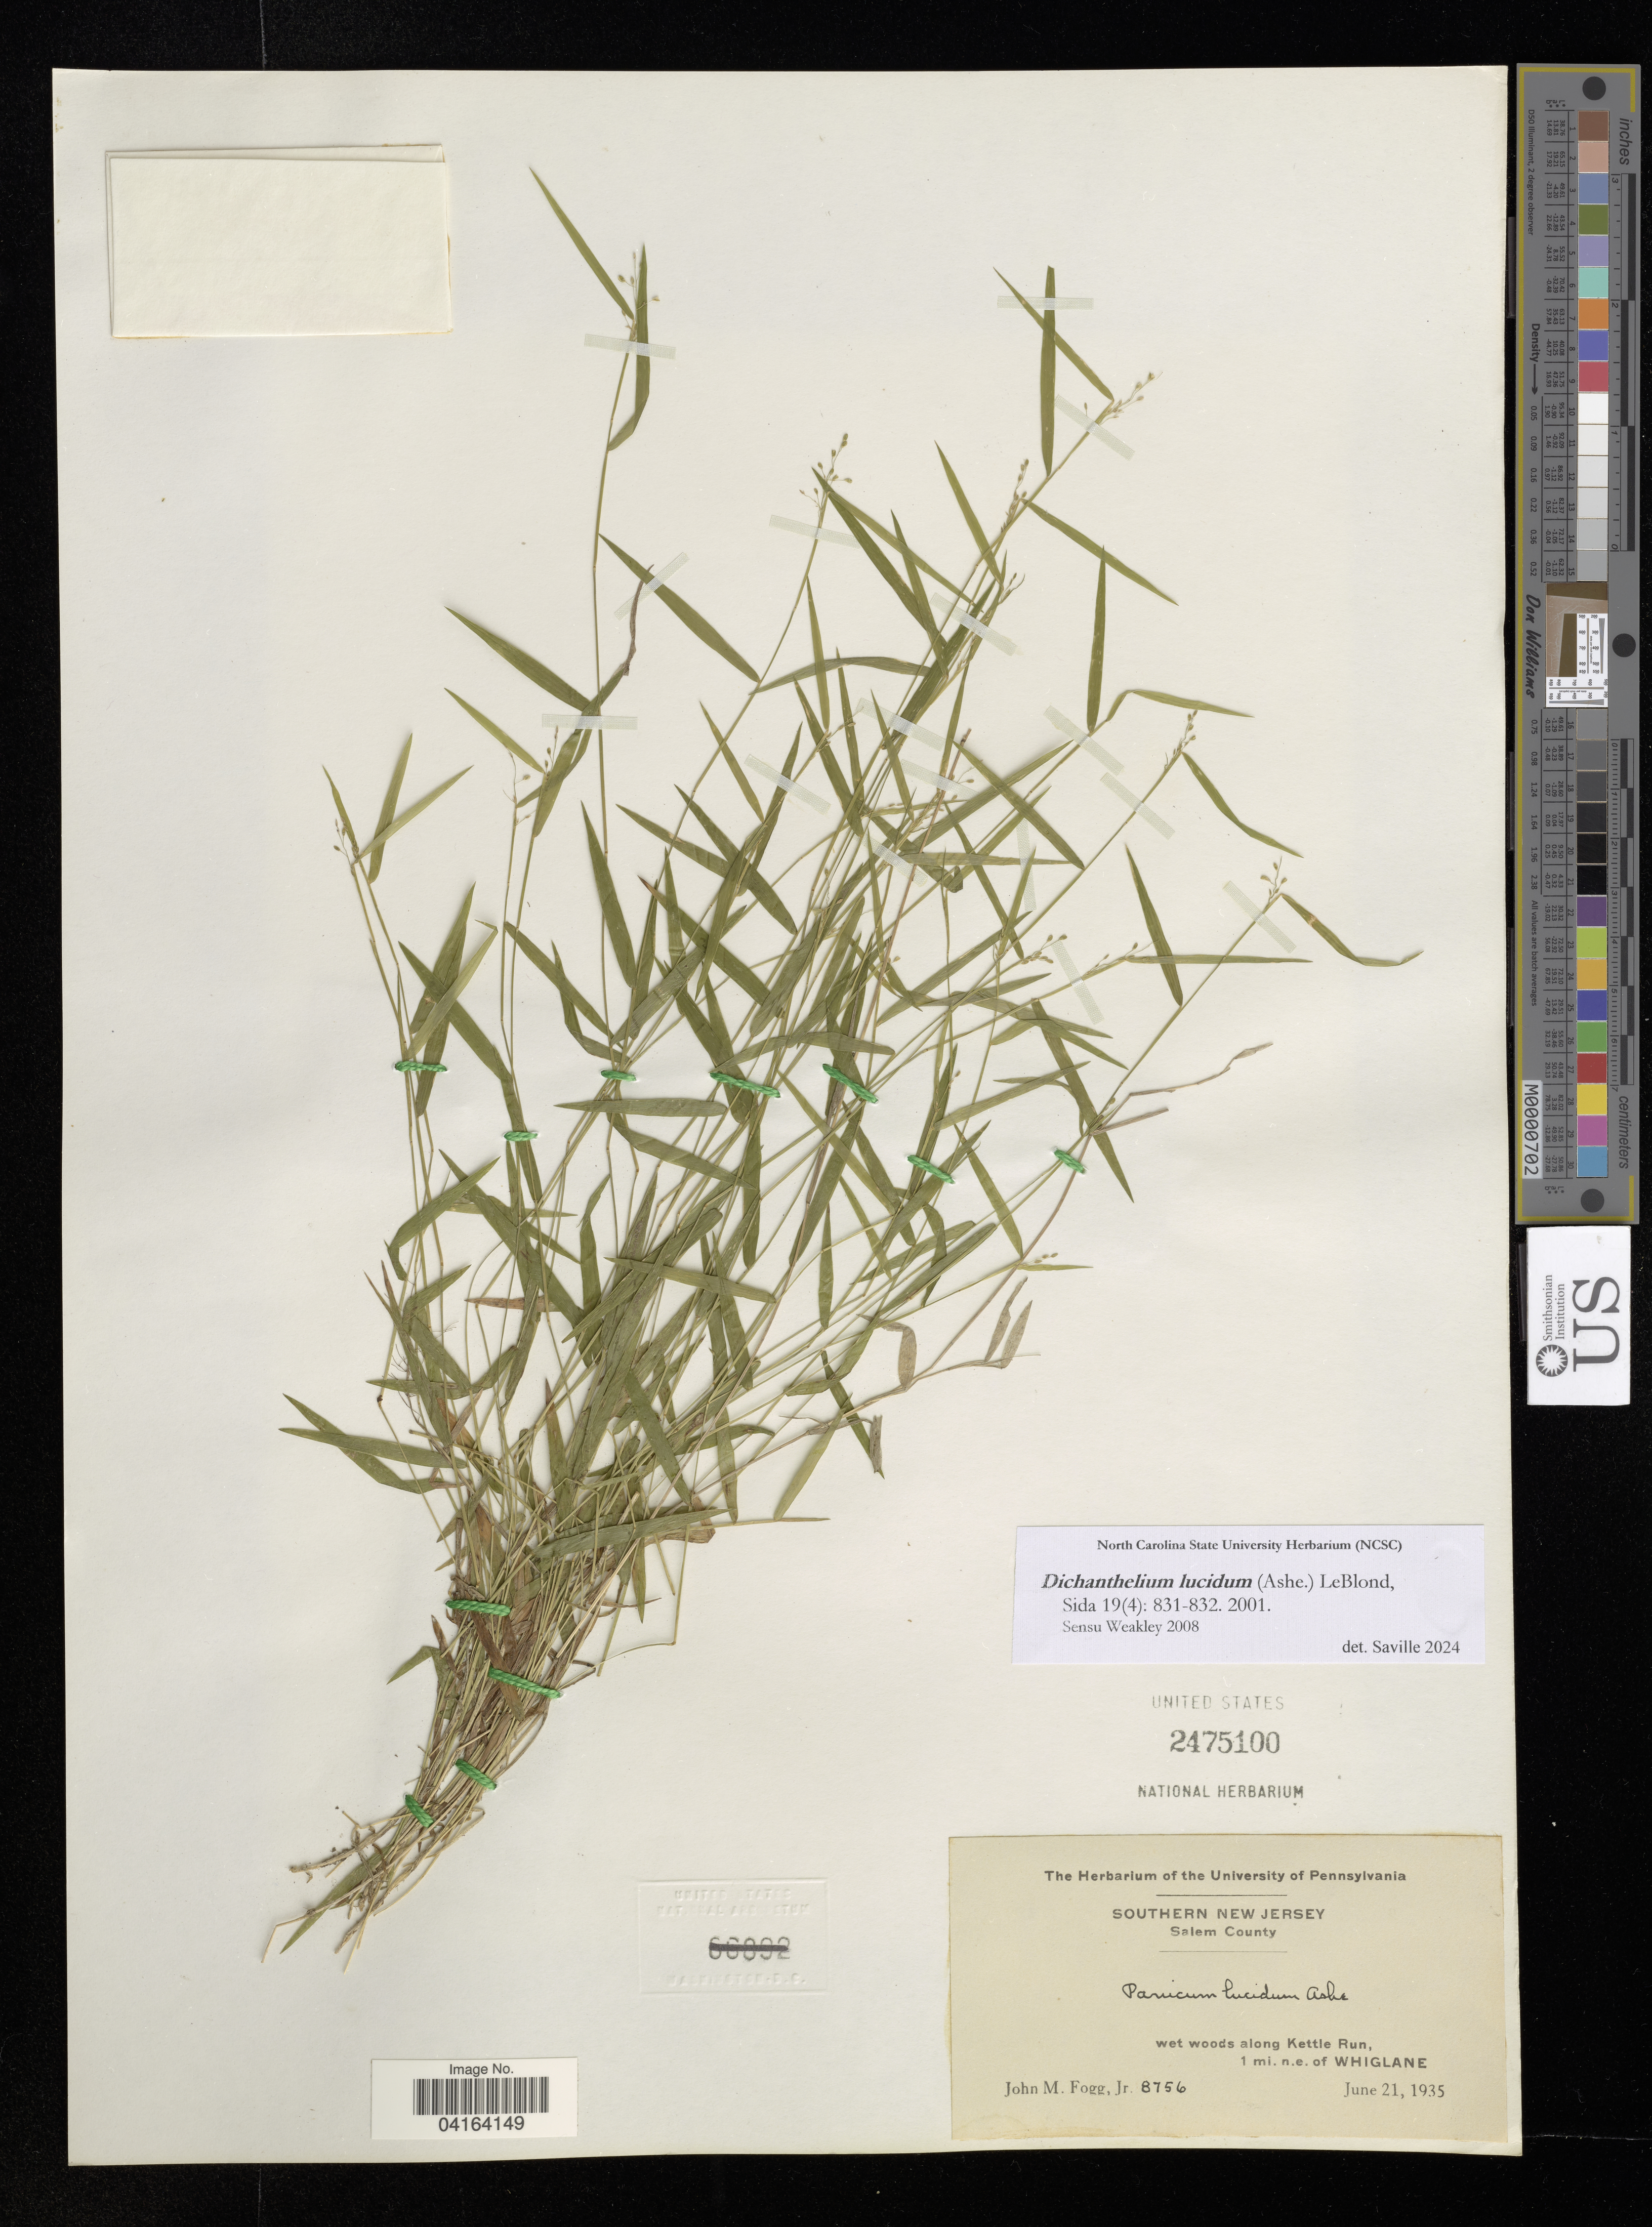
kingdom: Plantae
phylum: Tracheophyta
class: Liliopsida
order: Poales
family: Poaceae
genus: Dichanthelium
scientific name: Dichanthelium lucidum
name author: (Ashe) LeBlond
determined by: Saville, A. C., (NCSC), North Carolina State University (UNITED STATES)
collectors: J. Fogg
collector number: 8756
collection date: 1935-06-21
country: United States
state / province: New Jersey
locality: Southern New Jersey. Salem County. Along Kettle Run, 1 mi. n.e. of Whiglane.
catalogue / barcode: US 2475100